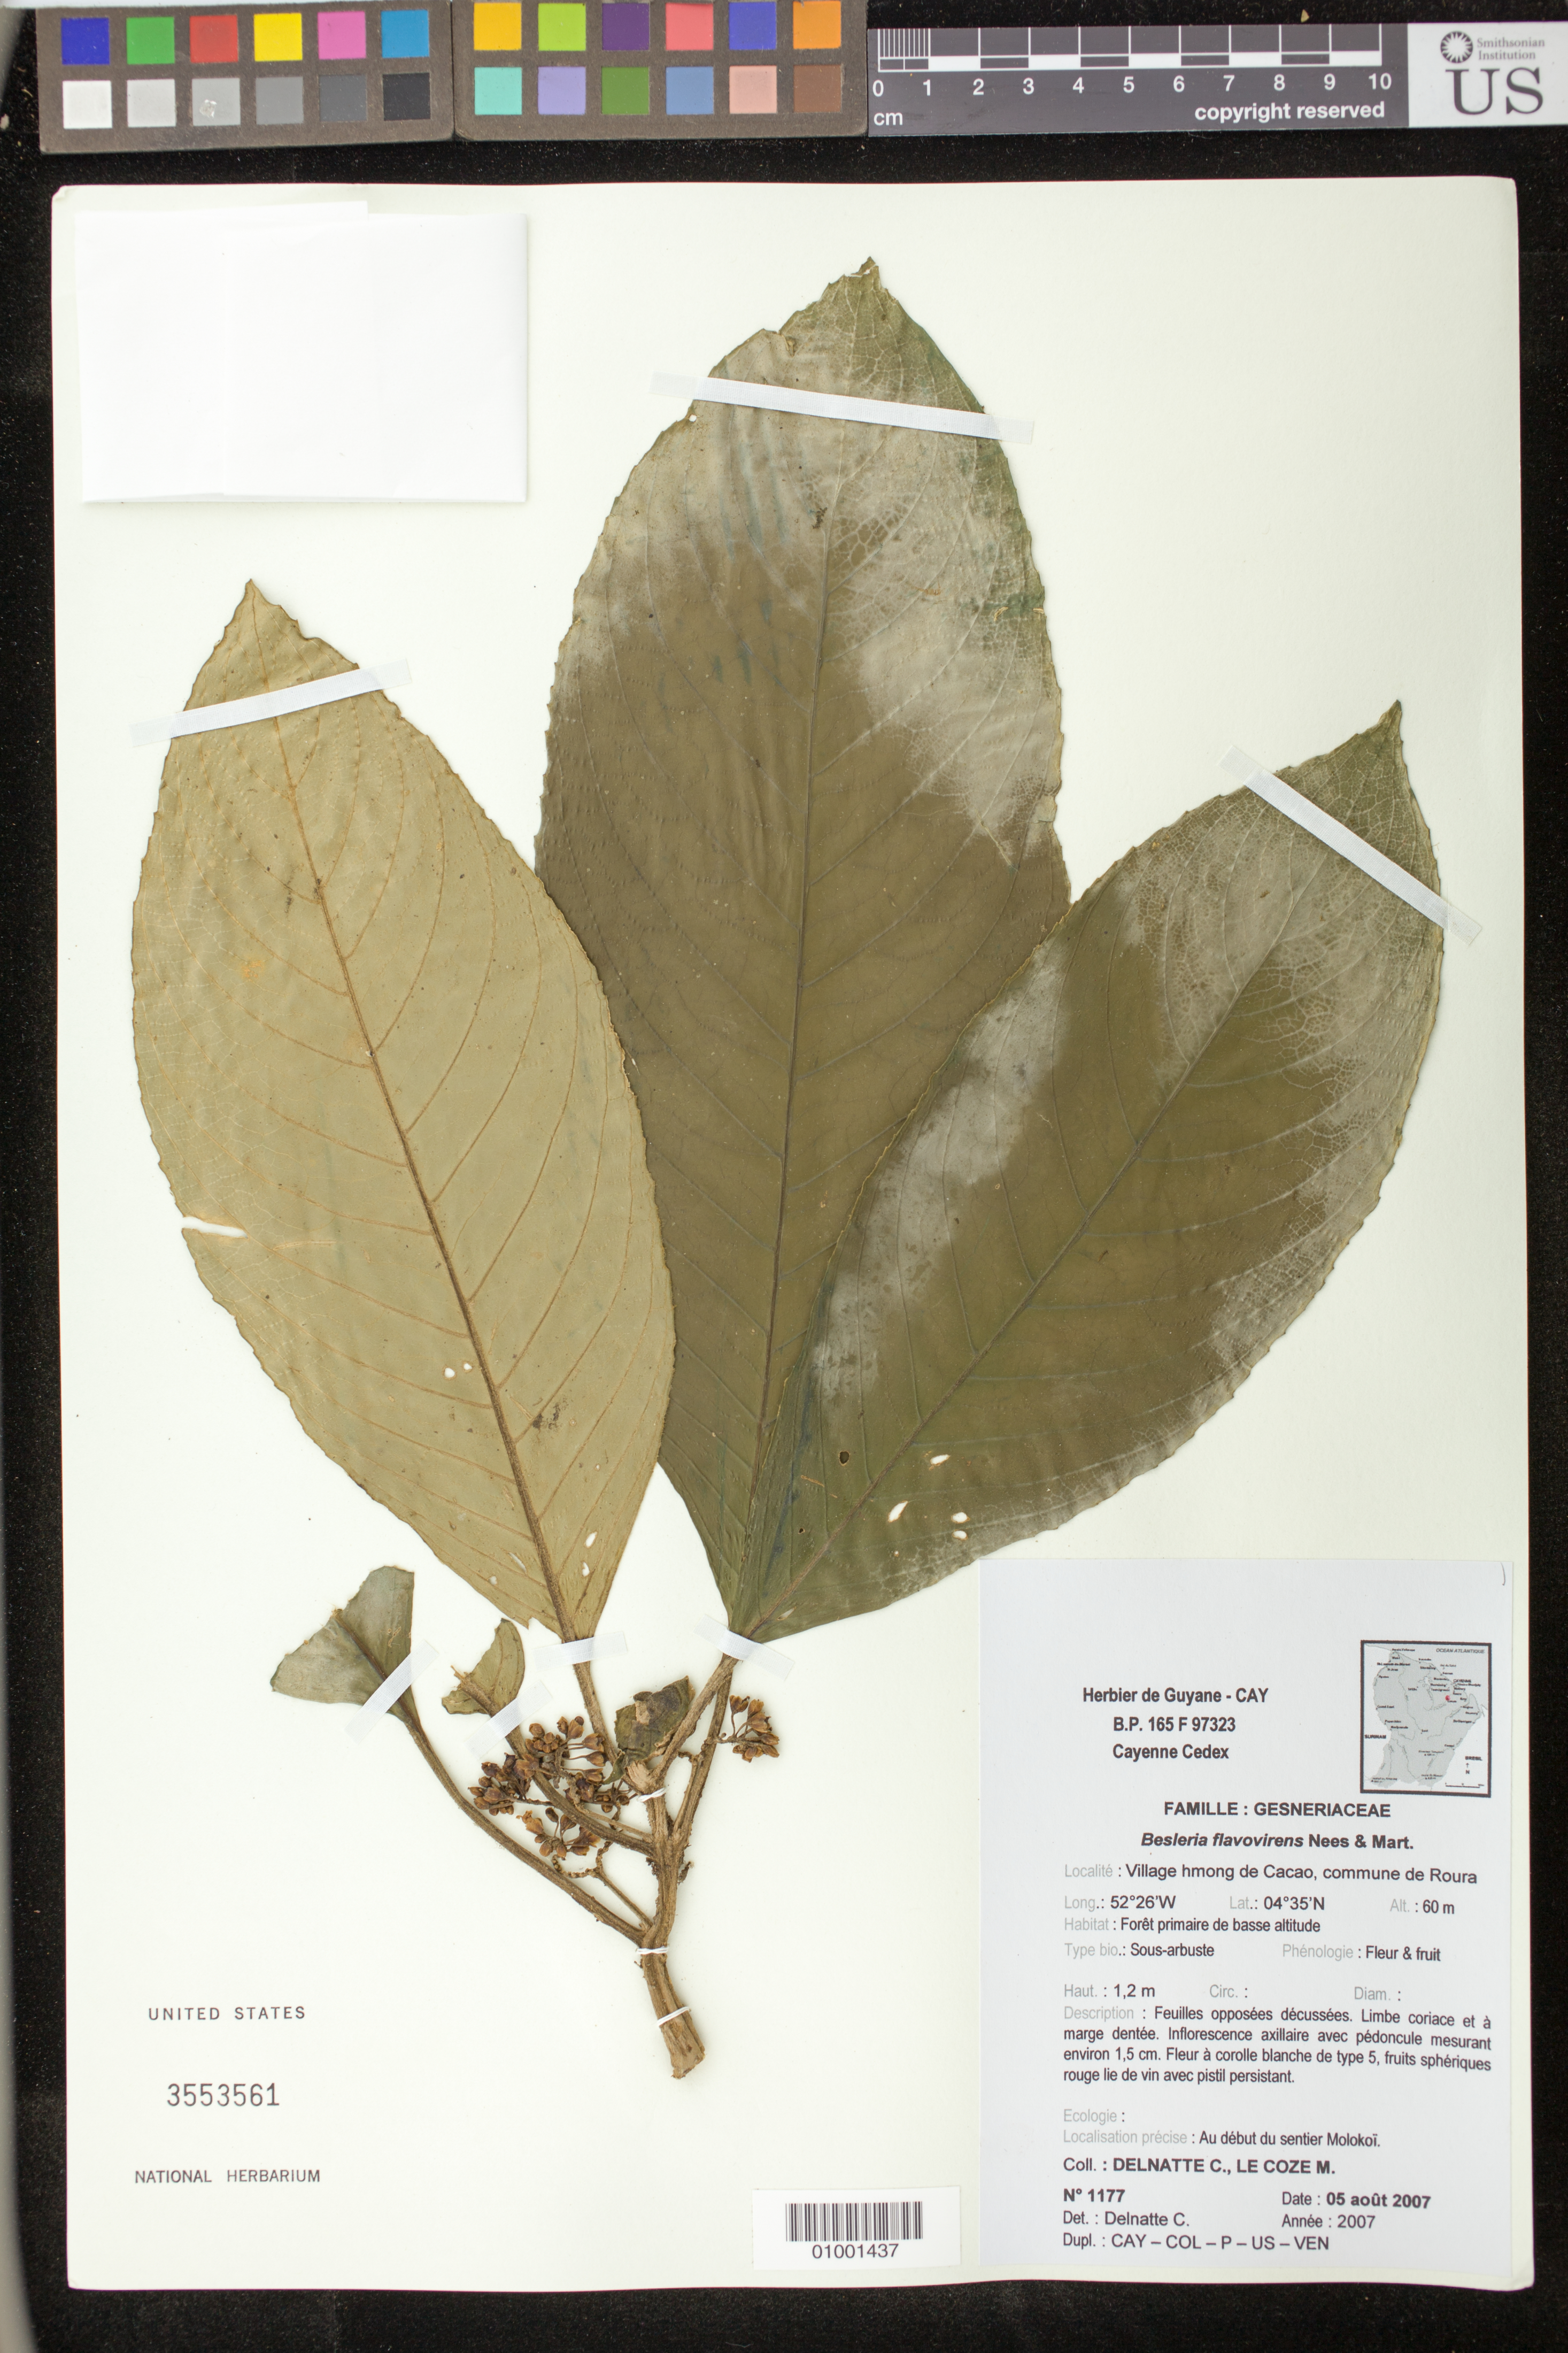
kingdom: Plantae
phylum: Tracheophyta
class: Magnoliopsida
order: Lamiales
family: Gesneriaceae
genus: Besleria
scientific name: Besleria flavovirens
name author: Mart.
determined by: Delnatte, C.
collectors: C. Delnatte & M. Le Coze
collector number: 1177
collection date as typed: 05 Aug 2007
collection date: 2007-08-05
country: French Guiana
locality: Village hmong de Cacao, commune de Roura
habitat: Forêt primaire de basse altitude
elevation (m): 60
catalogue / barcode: US 3553561